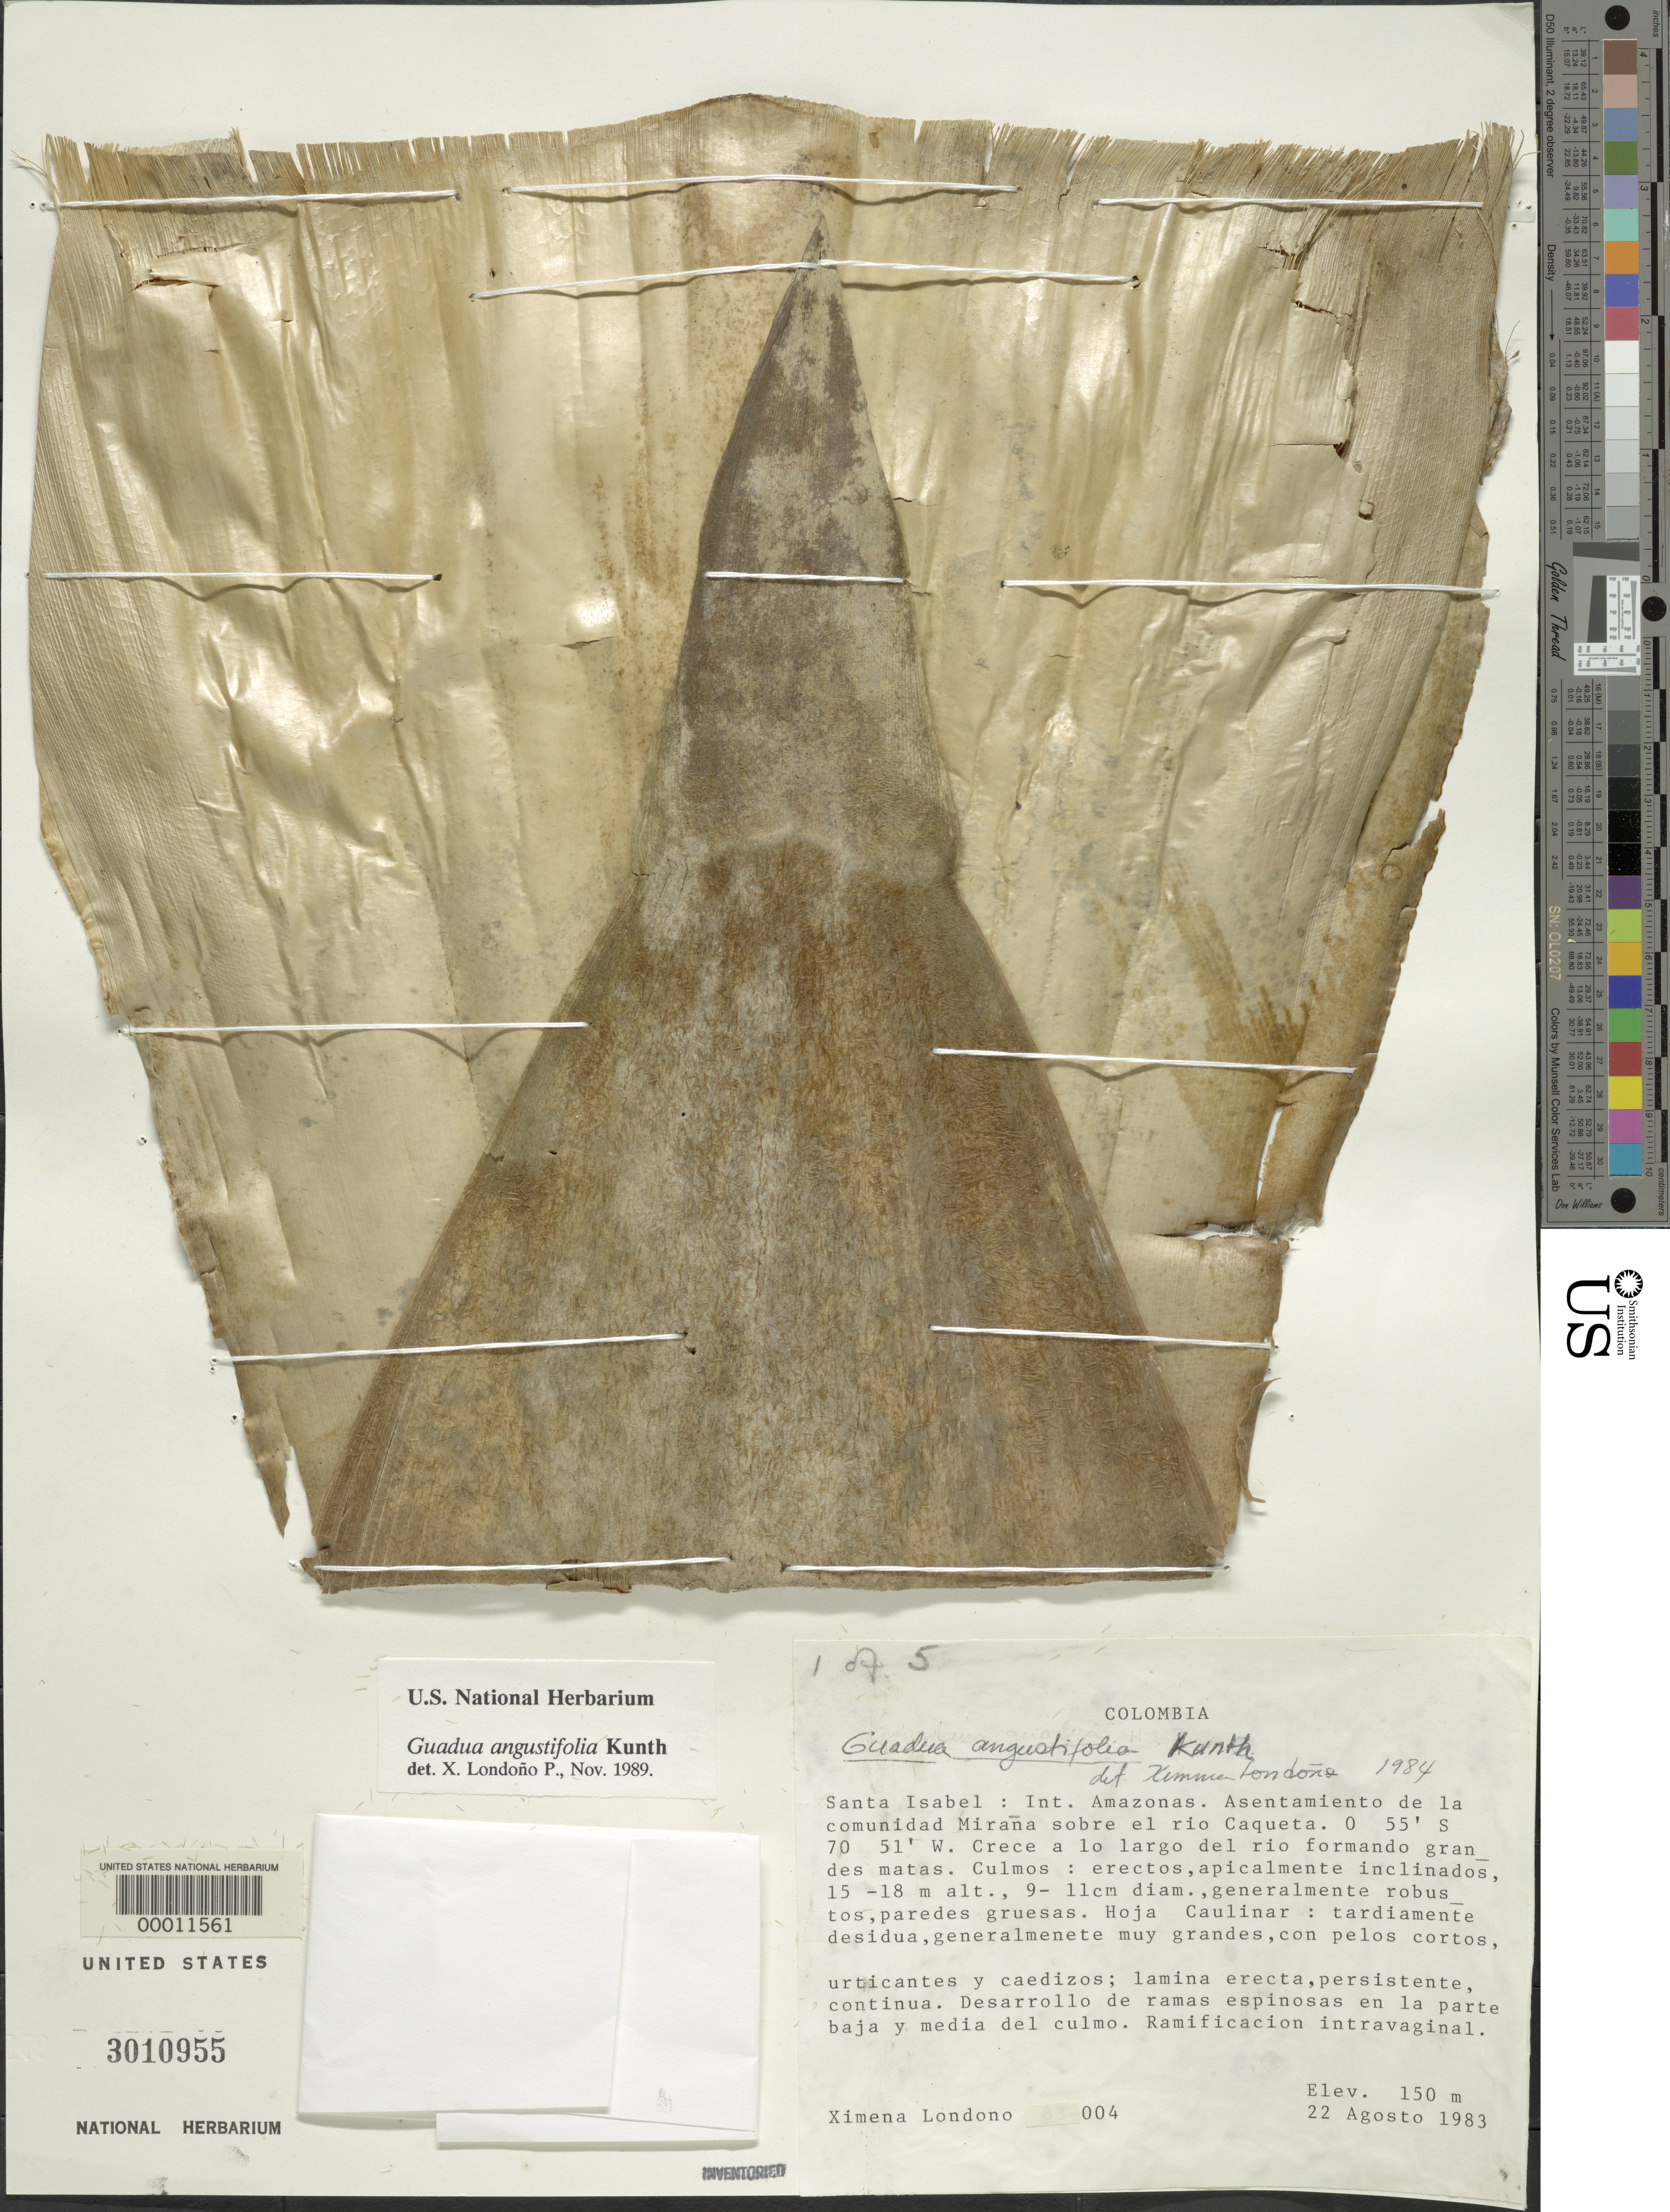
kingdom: Plantae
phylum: Tracheophyta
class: Liliopsida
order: Poales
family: Poaceae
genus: Guadua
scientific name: Guadua angustifolia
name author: Kunth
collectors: X. Londoño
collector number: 83-004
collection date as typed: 22 Aug 1983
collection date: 1983-08-22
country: Colombia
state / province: Amazônas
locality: Santa Isabel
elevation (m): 150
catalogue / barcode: US 3010955